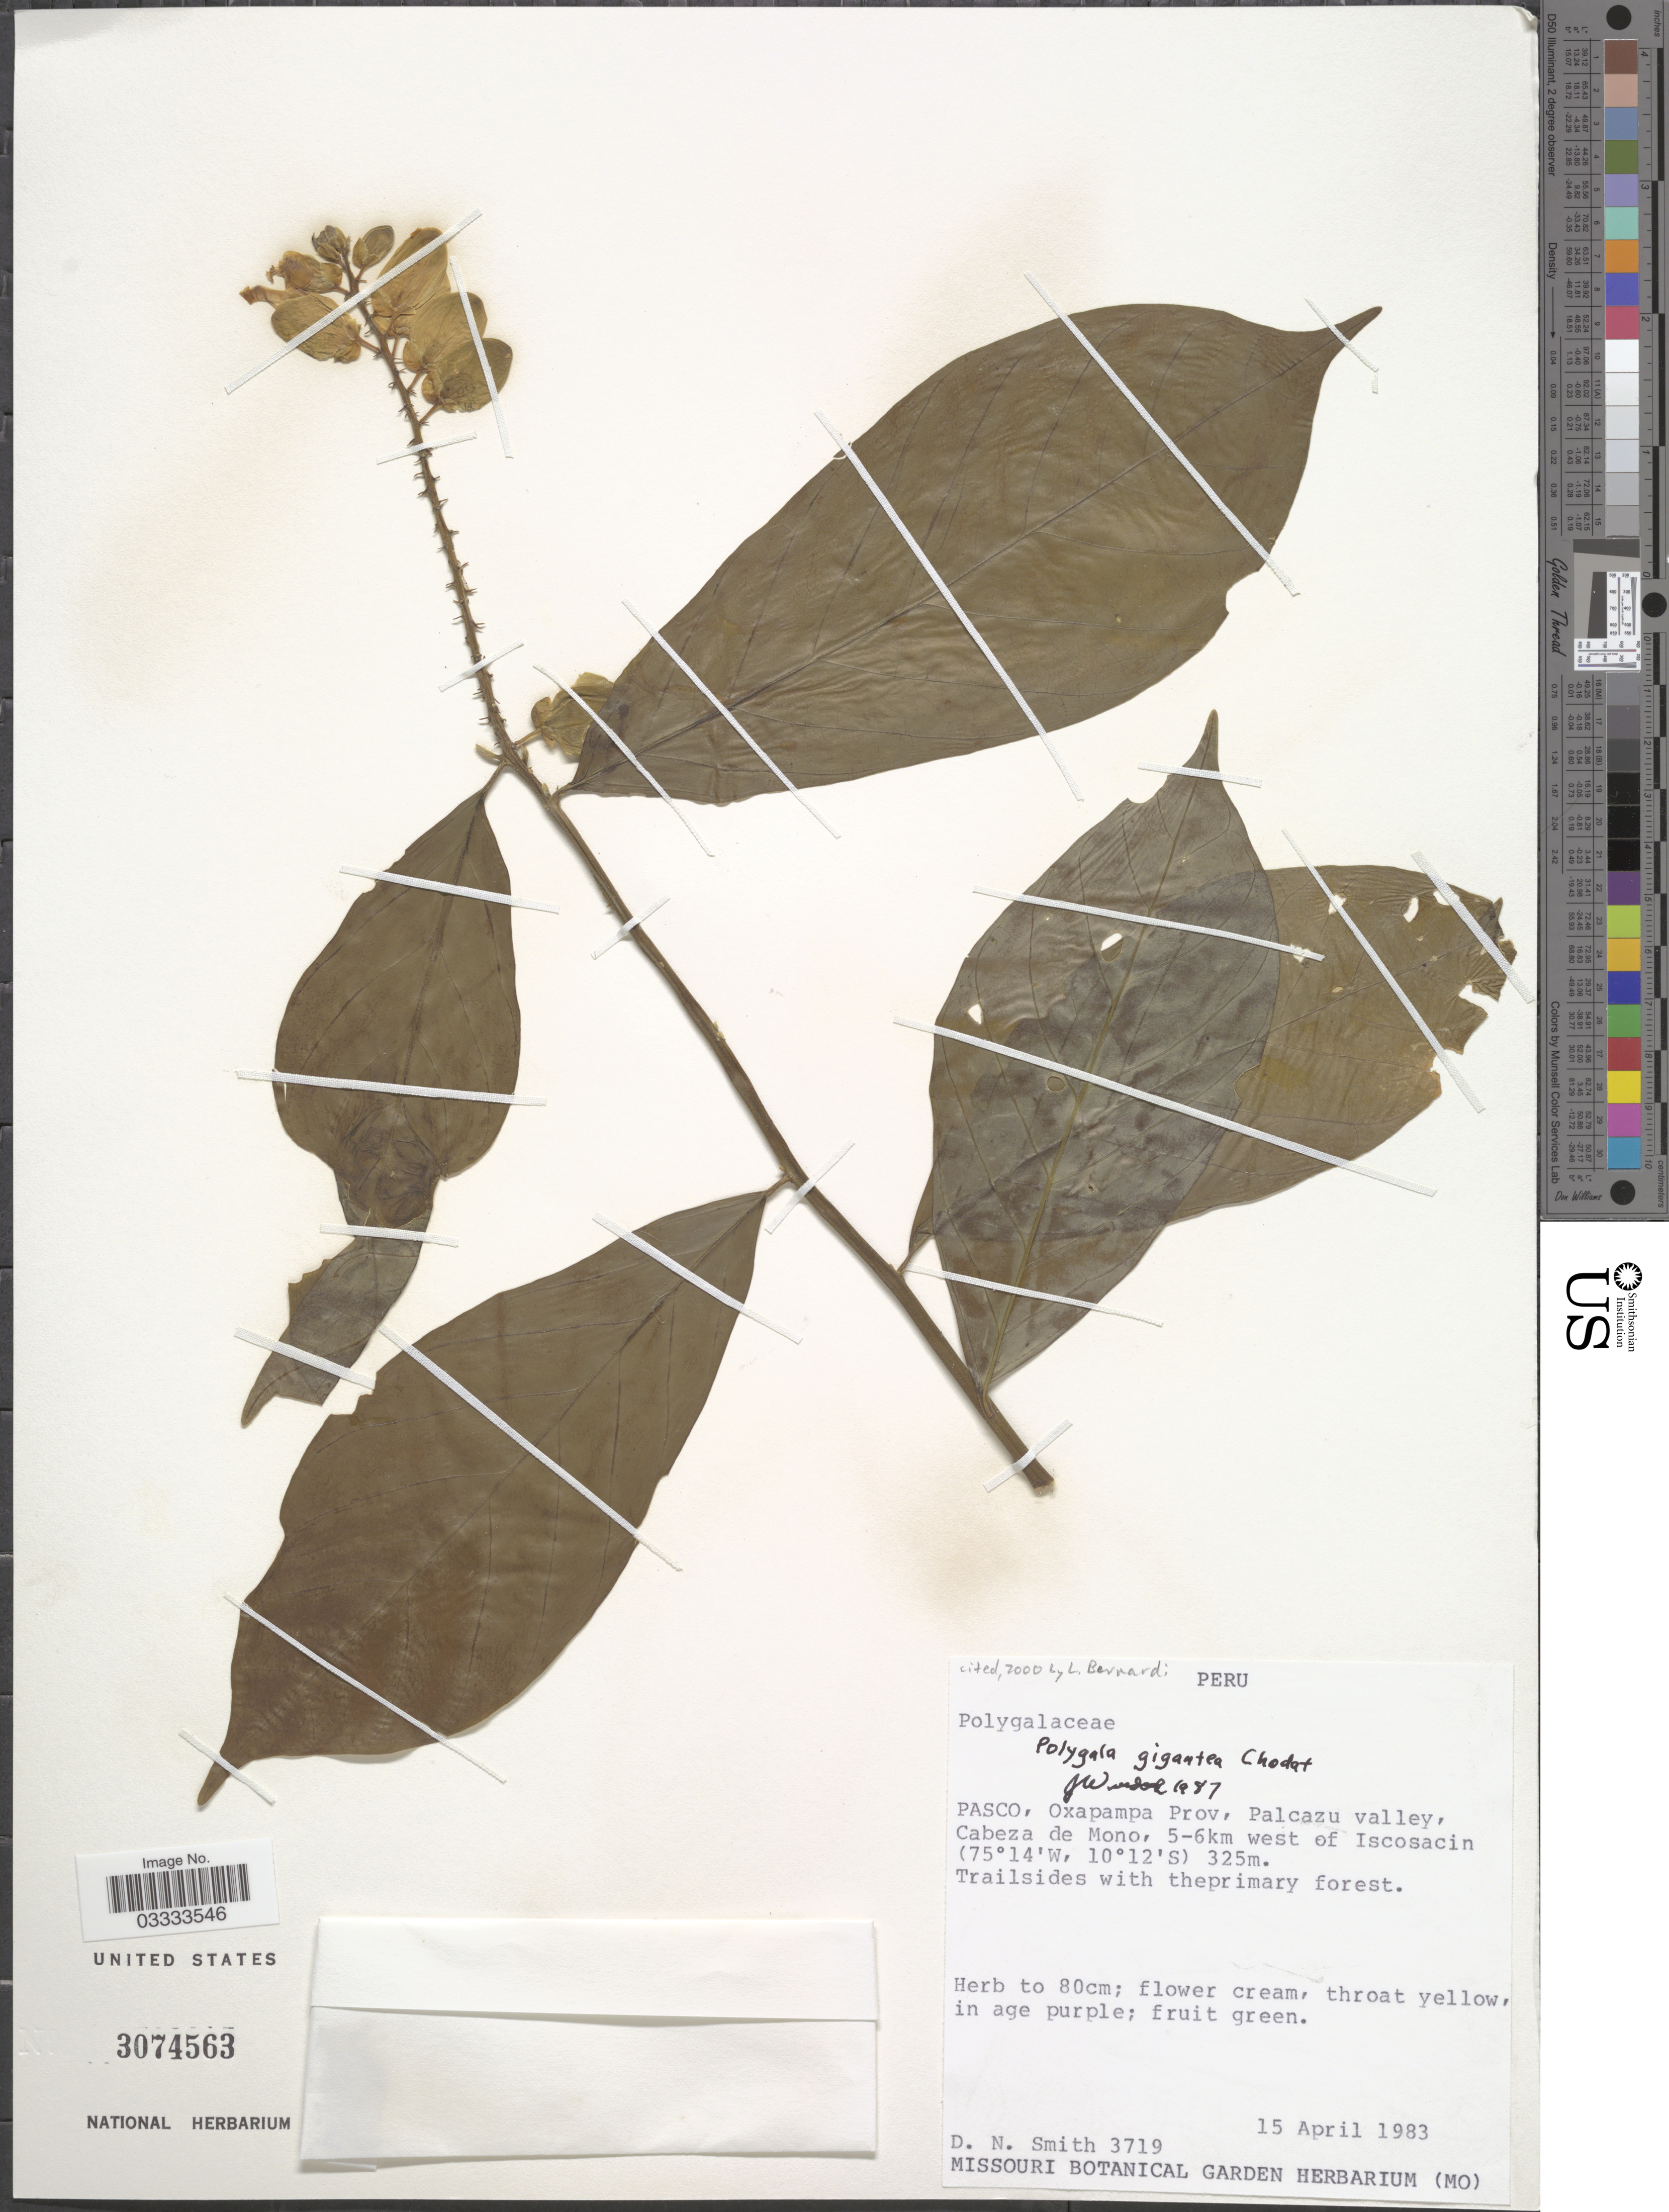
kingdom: Plantae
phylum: Tracheophyta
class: Magnoliopsida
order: Fabales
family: Polygalaceae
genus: Caamembeca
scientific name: Caamembeca gigantea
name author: (Chodat) J.F.B. Pastore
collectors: D. Smith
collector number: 3719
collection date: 1983-04-15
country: Peru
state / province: Pasco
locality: Oxapampa Prov, Palcazu valley, Cabeza de Mono, 5-6km west of Iscosacin.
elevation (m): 325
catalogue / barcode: US 3074563